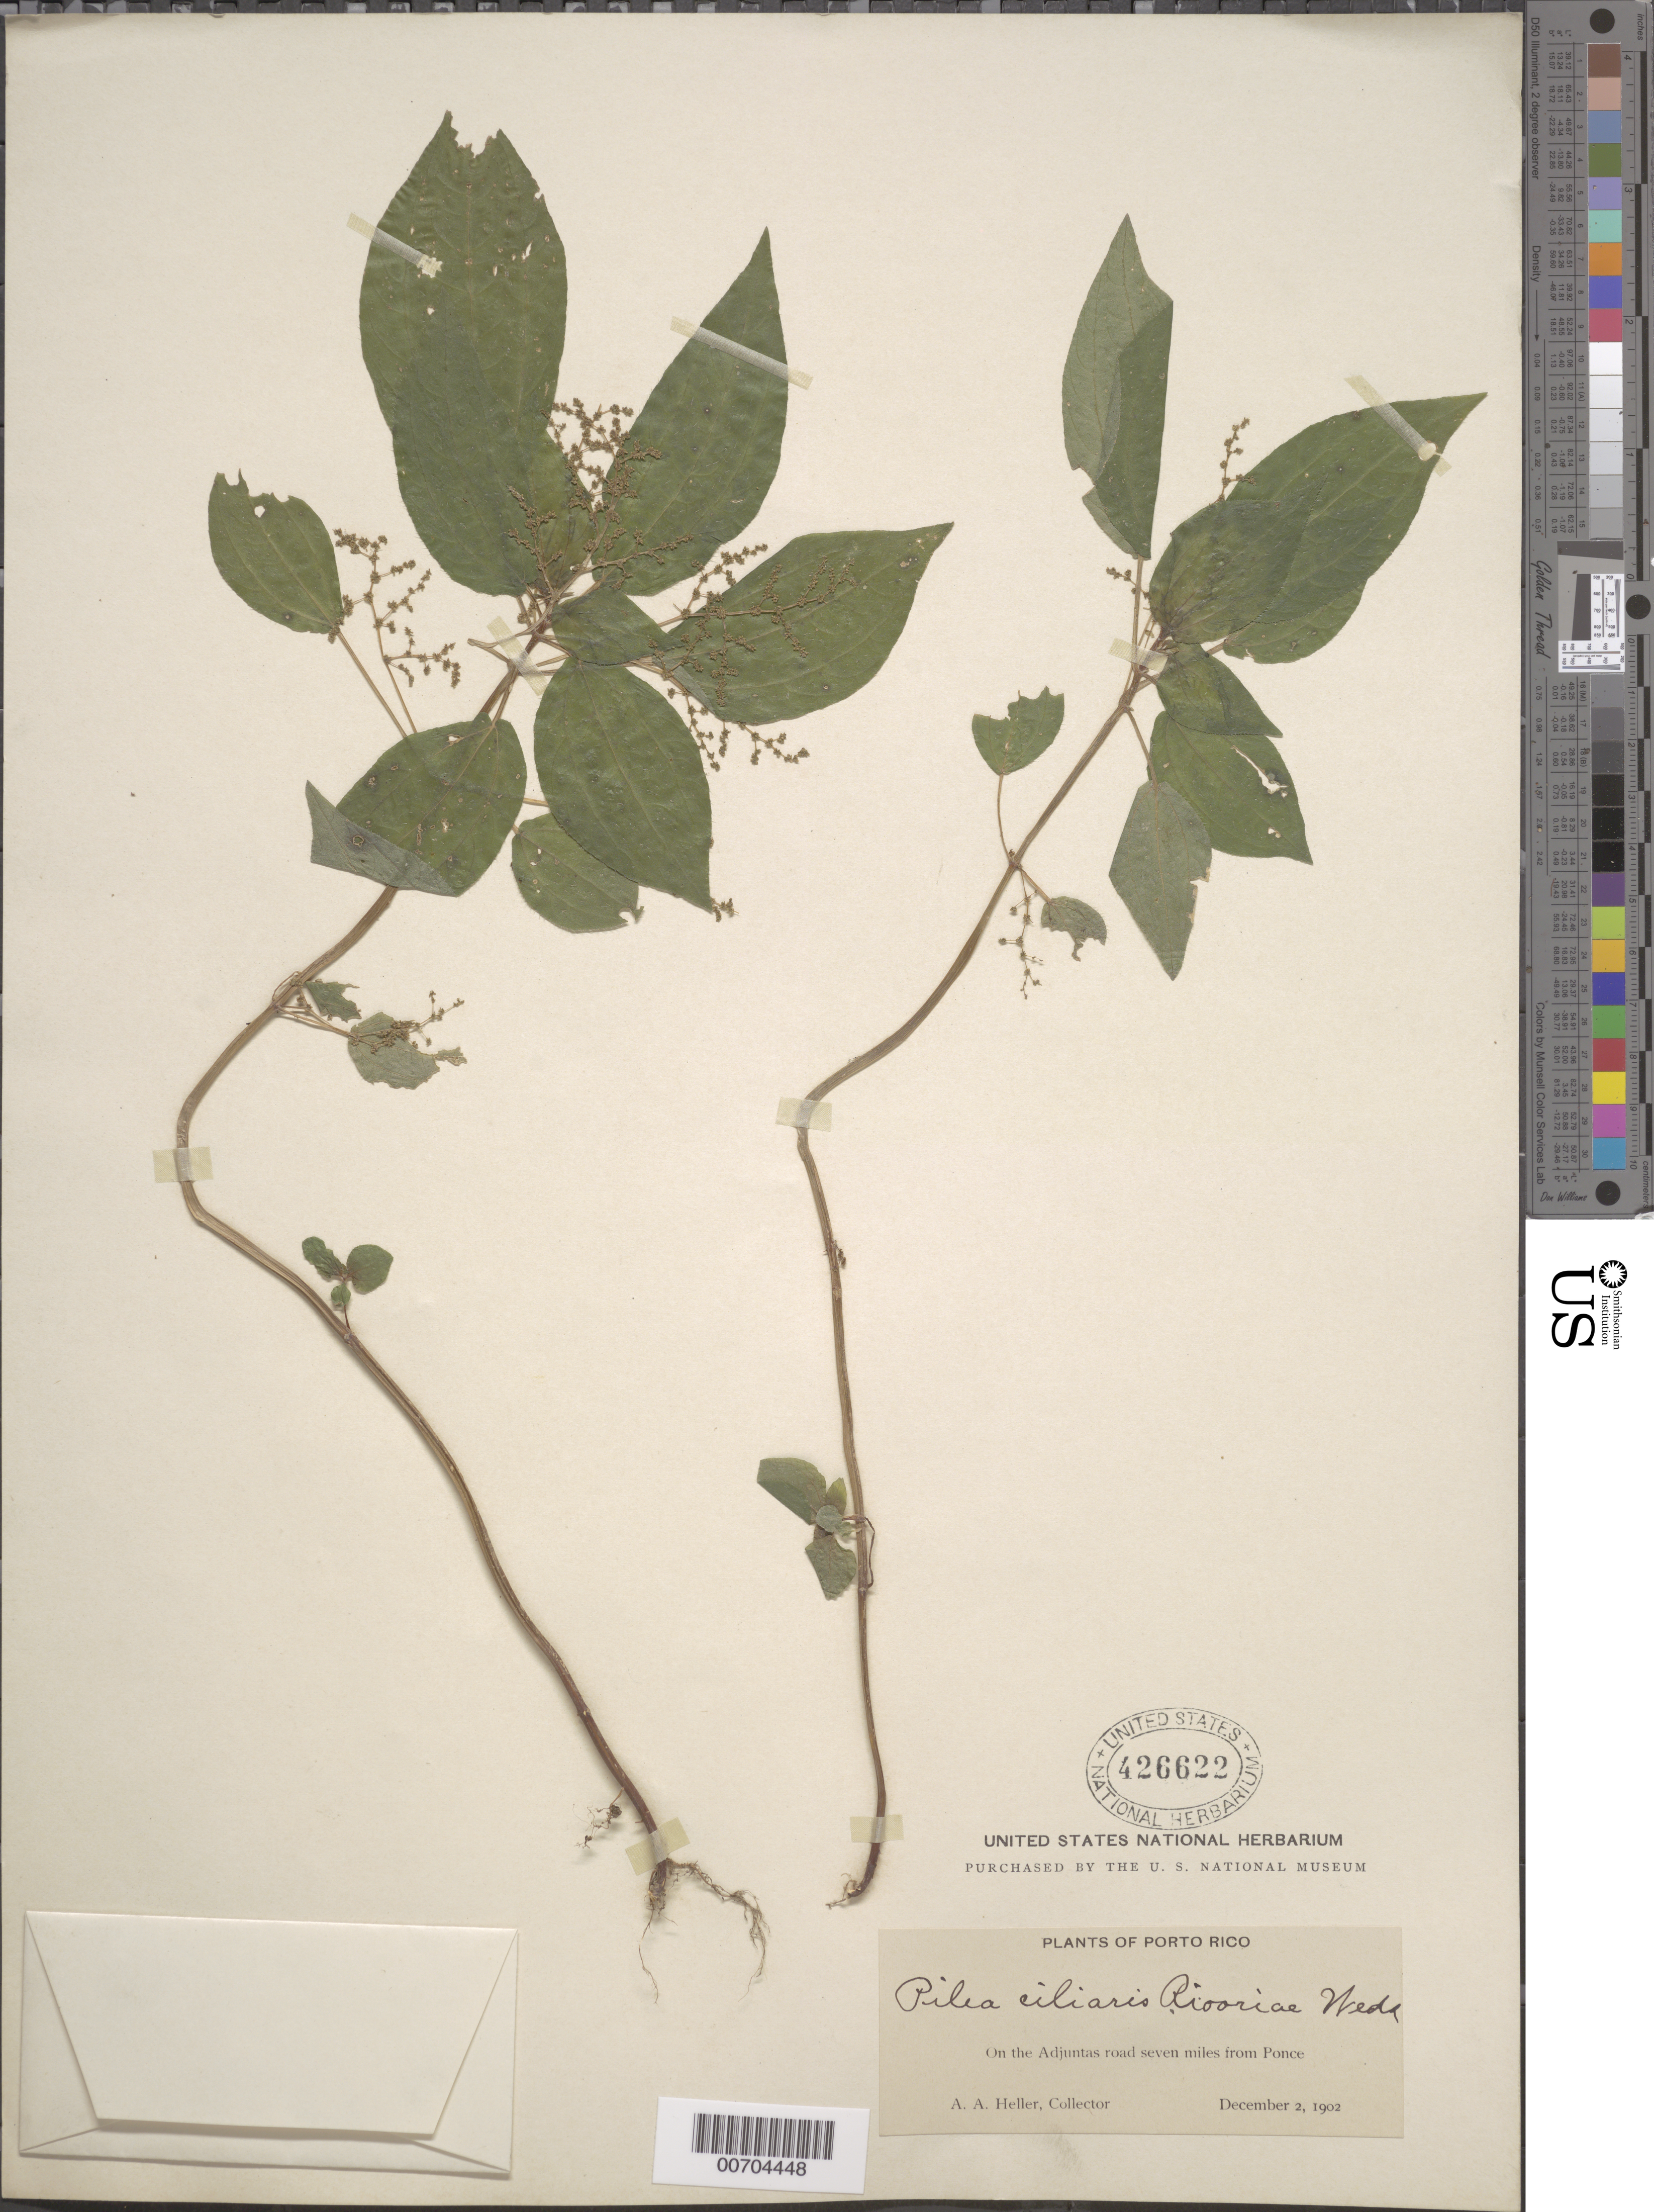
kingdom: Plantae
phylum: Tracheophyta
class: Magnoliopsida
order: Rosales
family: Urticaceae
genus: Pilea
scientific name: Pilea parietaria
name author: (L.) Blume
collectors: A. A. Heller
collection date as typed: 02 Dec 1902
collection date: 1902-12-02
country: Puerto Rico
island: Greater Antilles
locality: On the Adjuntas Road 7 mi from Ponce.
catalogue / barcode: US 426622